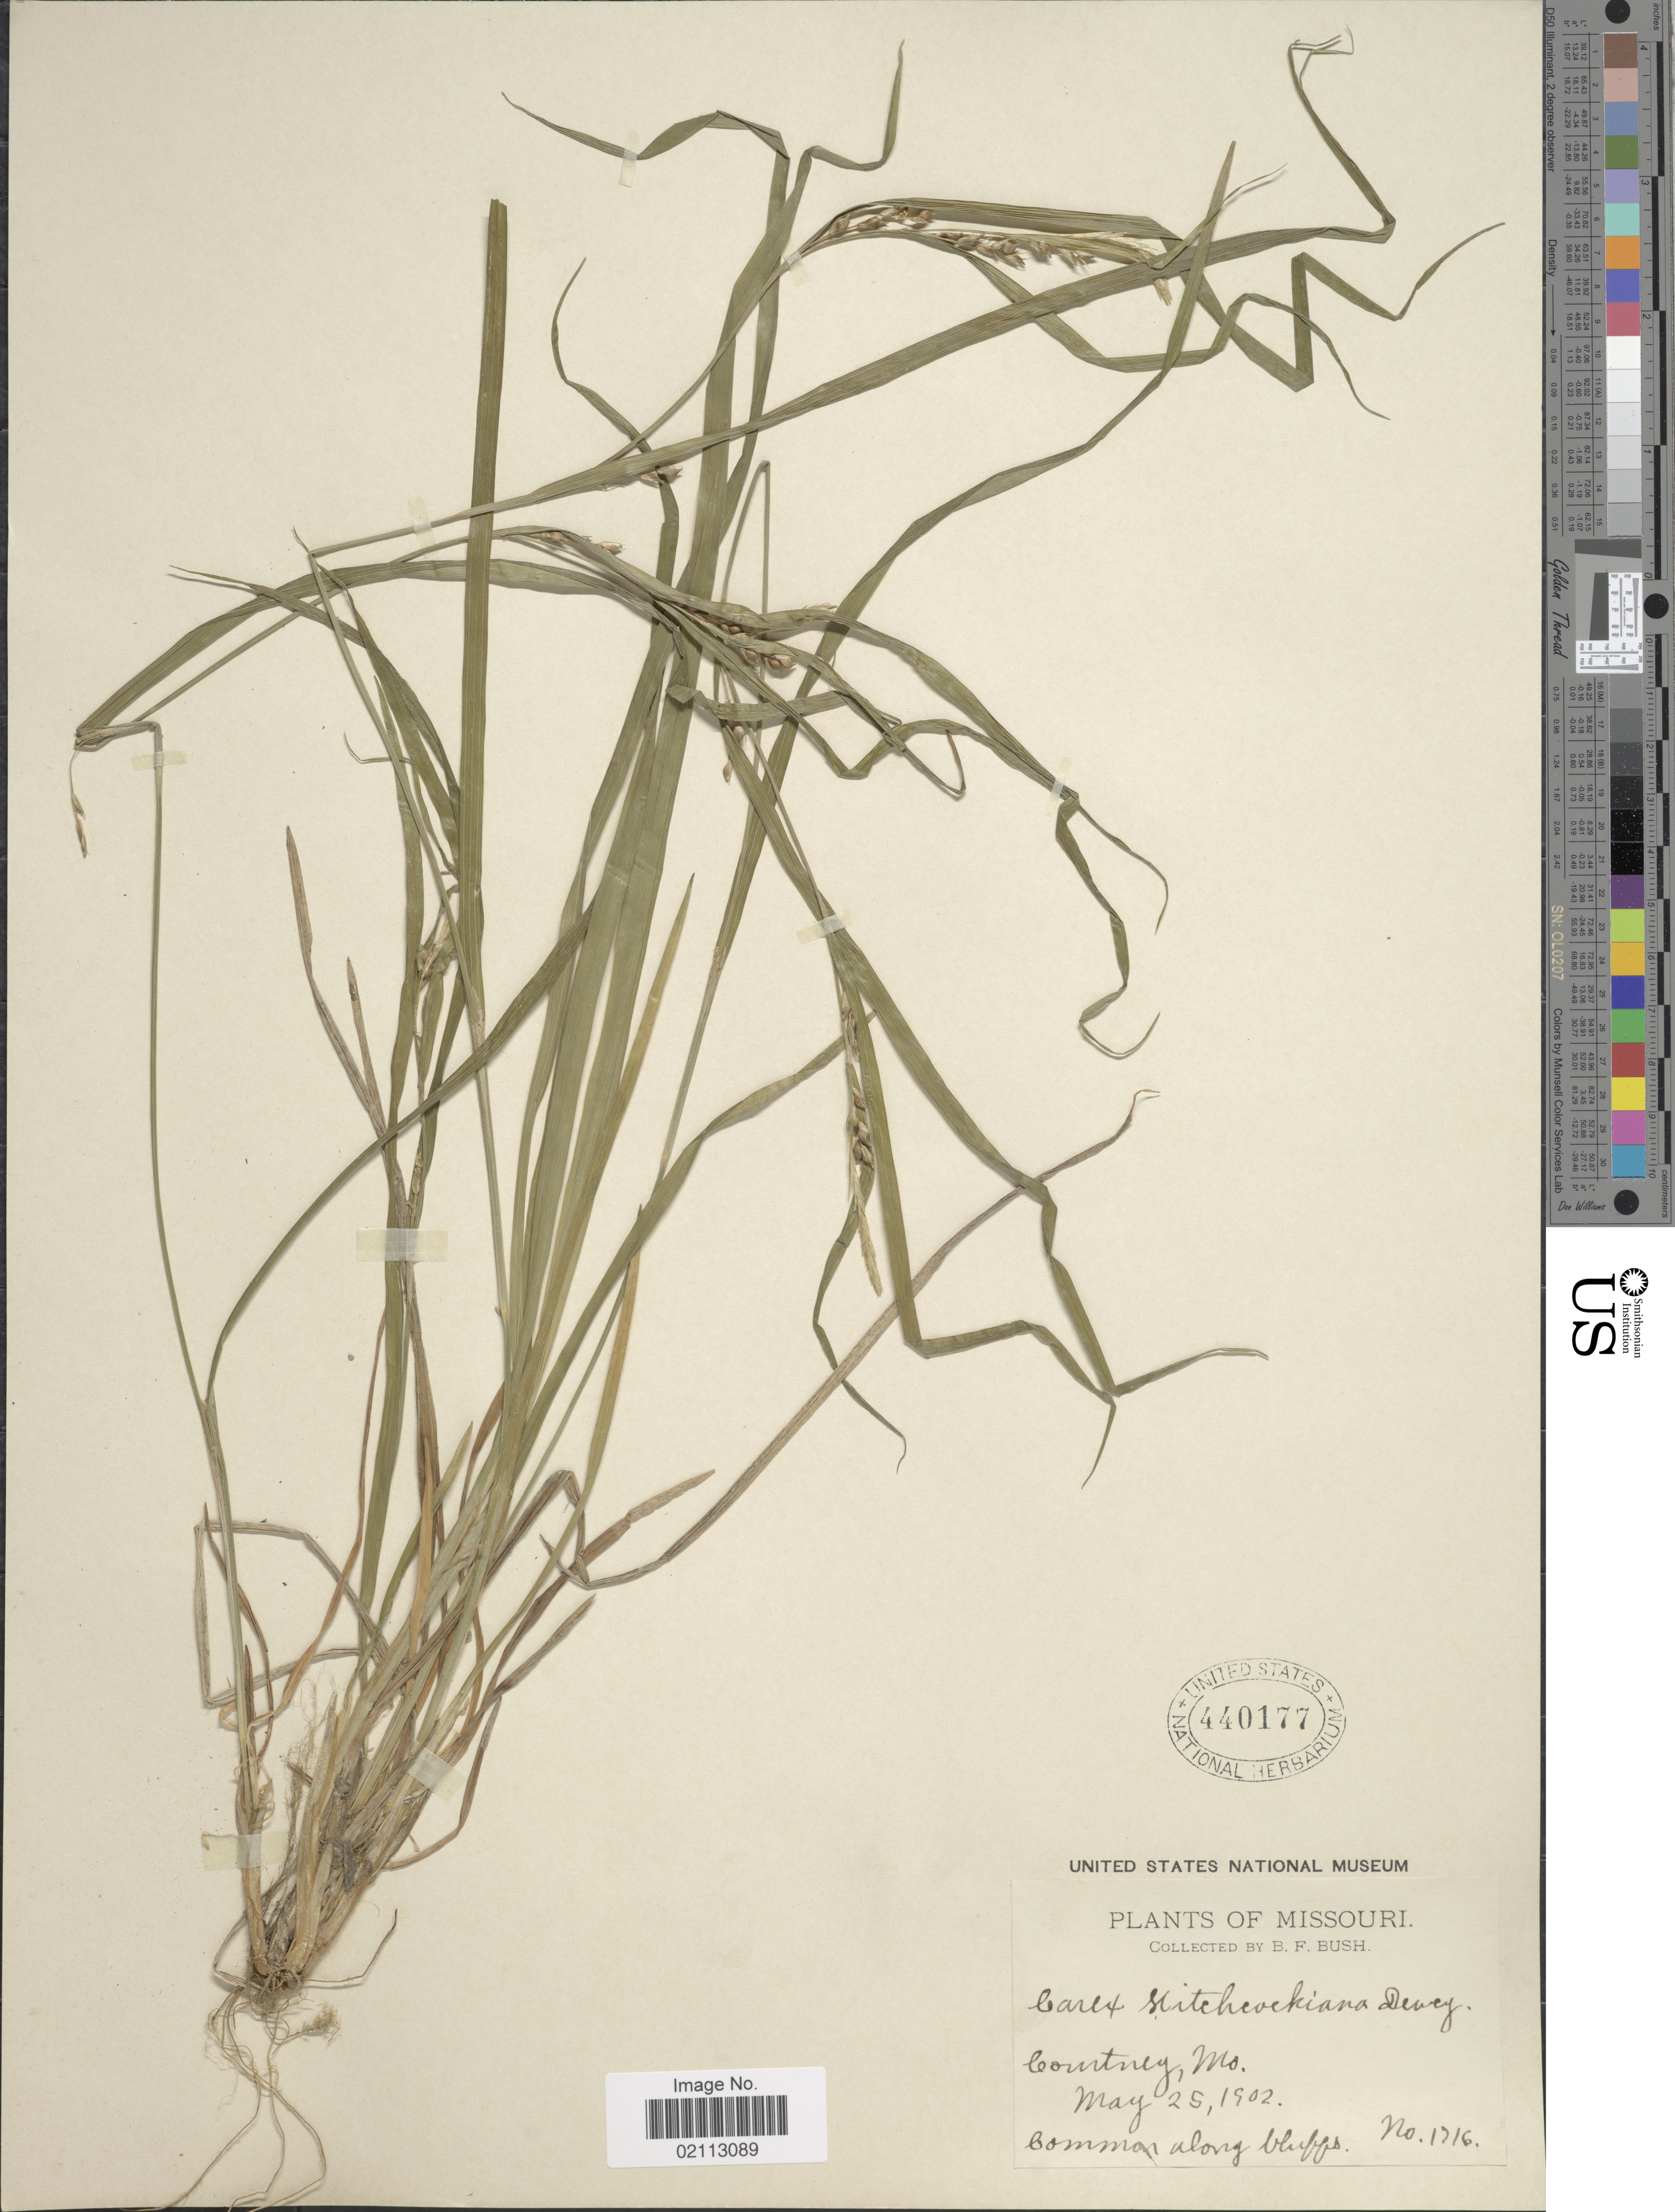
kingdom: Plantae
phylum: Tracheophyta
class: Liliopsida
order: Poales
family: Cyperaceae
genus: Carex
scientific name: Carex hitchcockiana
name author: Dewey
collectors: B. F. Bush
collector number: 1716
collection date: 1902-05-25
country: United States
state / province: Missouri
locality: Courtney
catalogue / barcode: US 440177